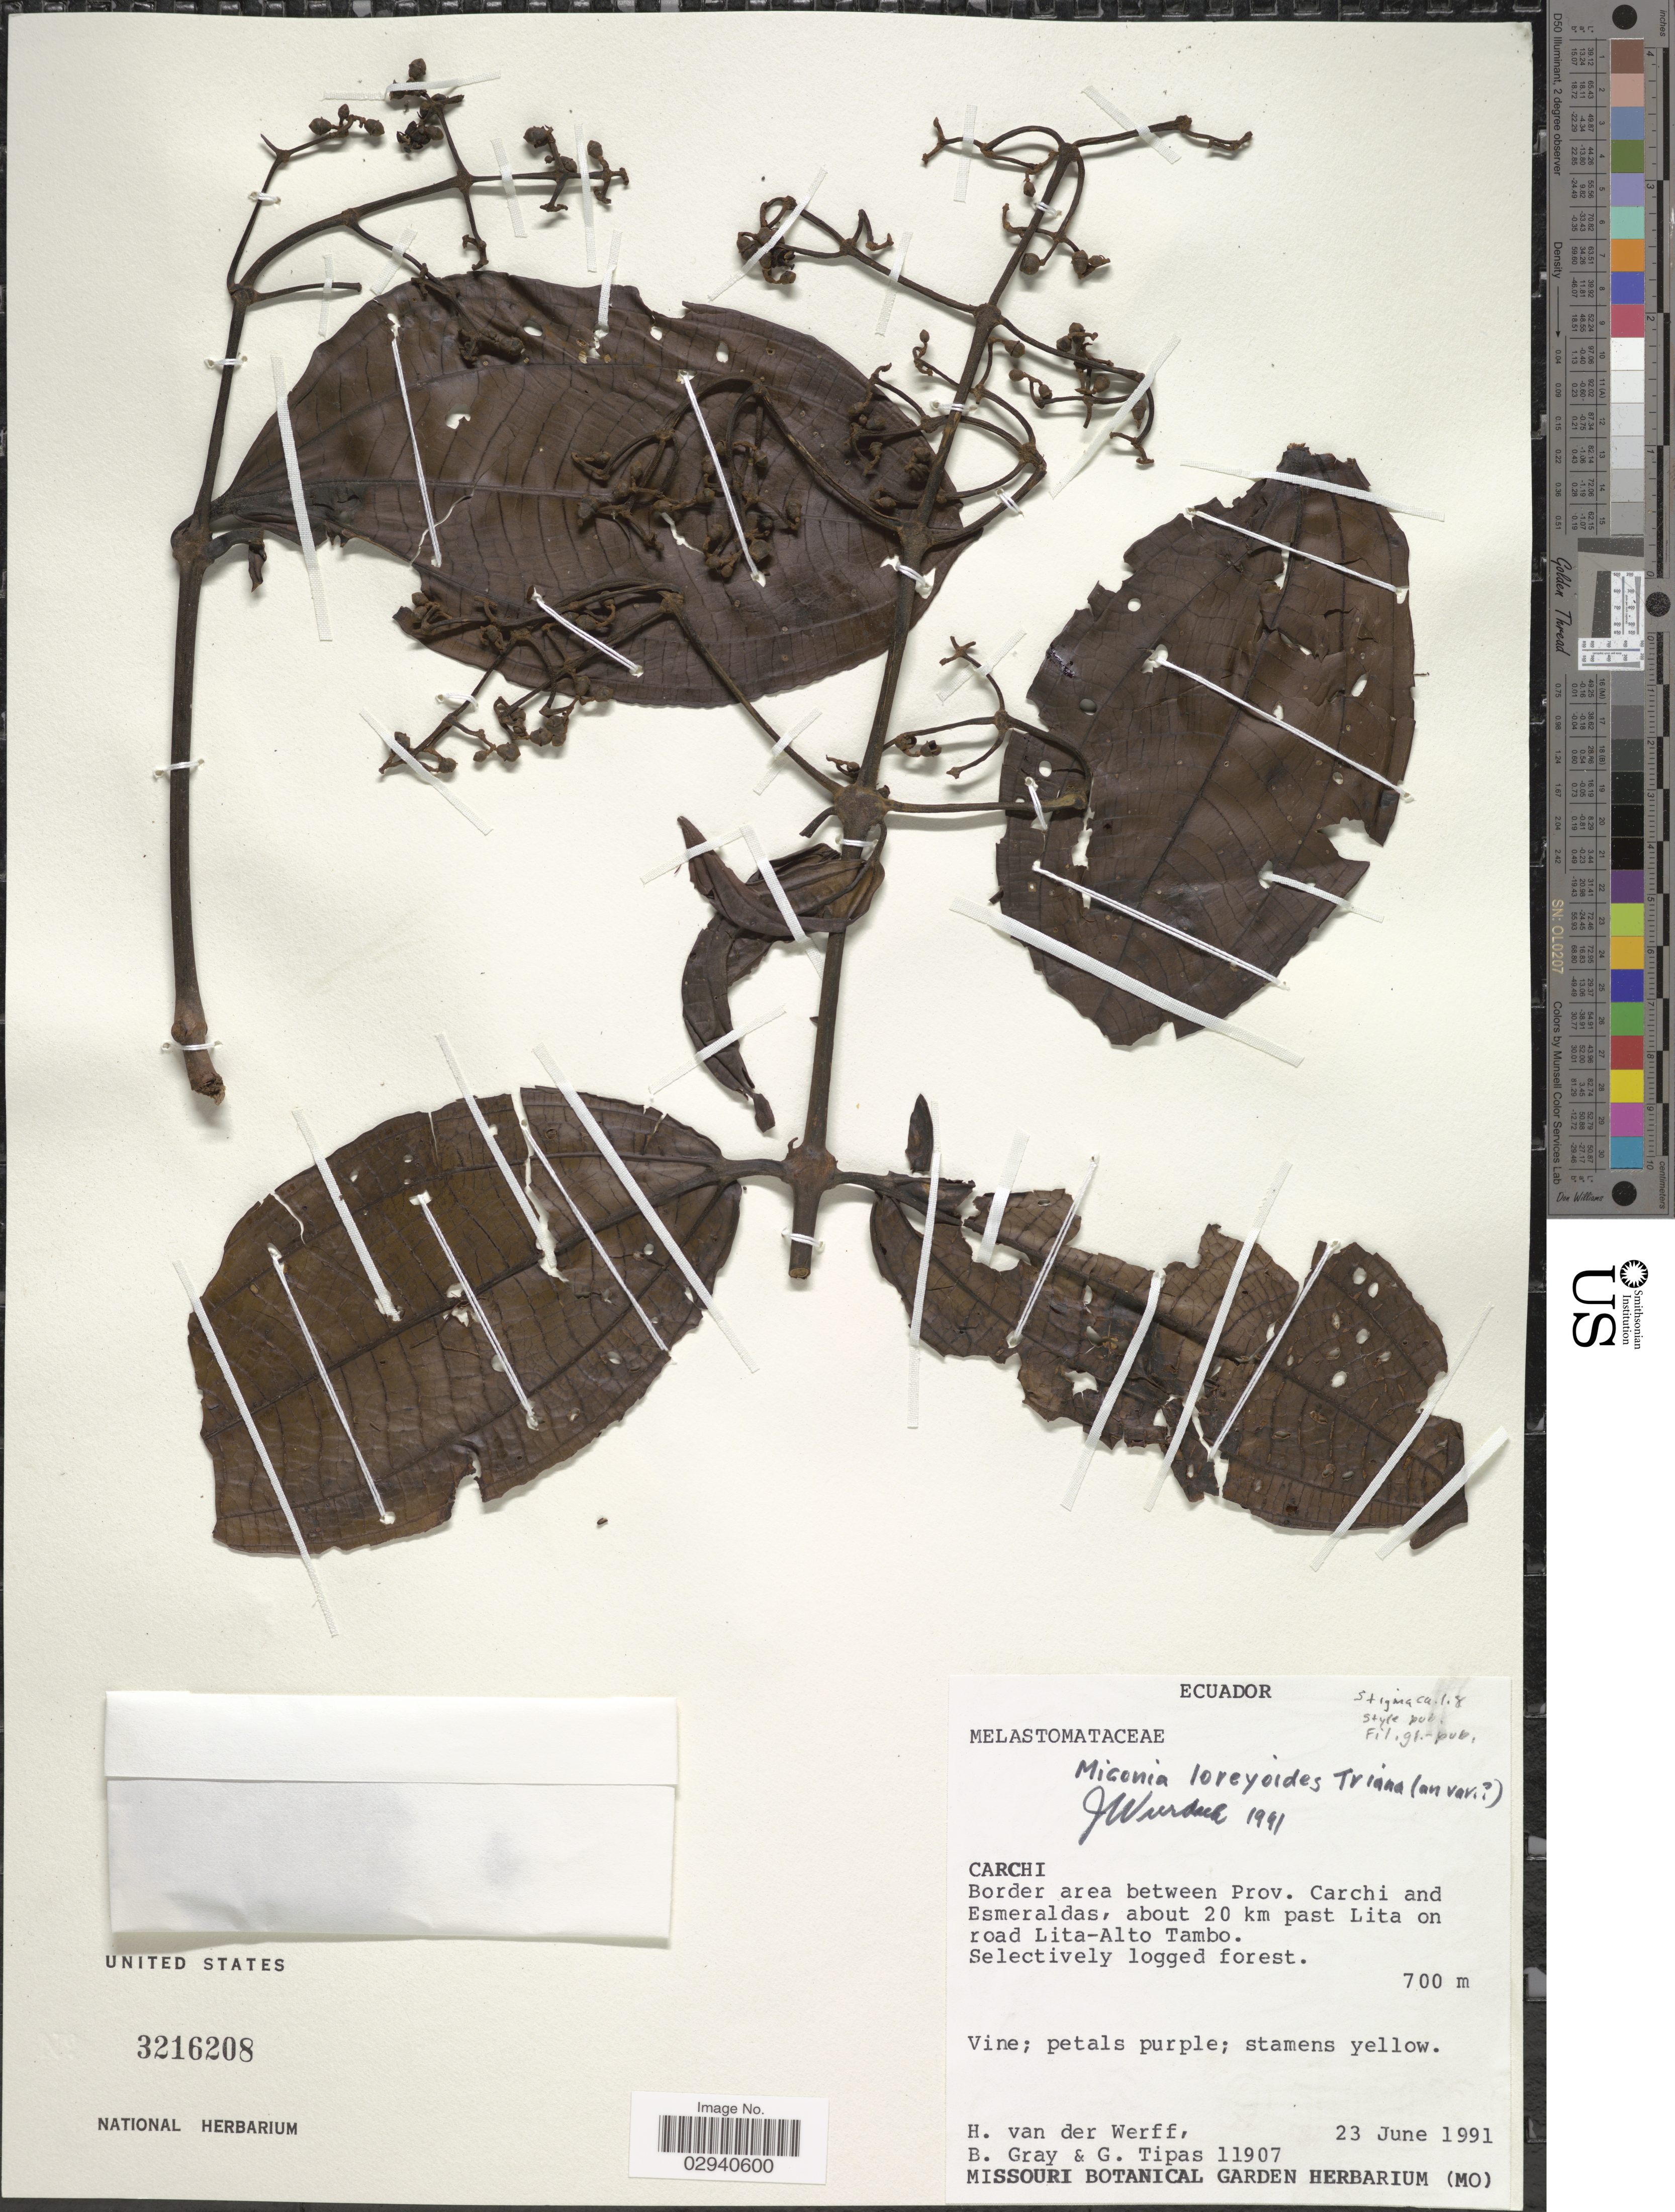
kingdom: Plantae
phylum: Tracheophyta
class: Magnoliopsida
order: Myrtales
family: Melastomataceae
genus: Miconia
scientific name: Miconia loreyoides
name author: Triana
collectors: H. van der Werff, B. Gray & G. Tipas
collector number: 11907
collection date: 1991-06-23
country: Ecuador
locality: Border area between Prov. Carchi and Esmeraldas, about 20 km past Lita on road Lita-Alto Tambo.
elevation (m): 700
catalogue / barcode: US 3216208